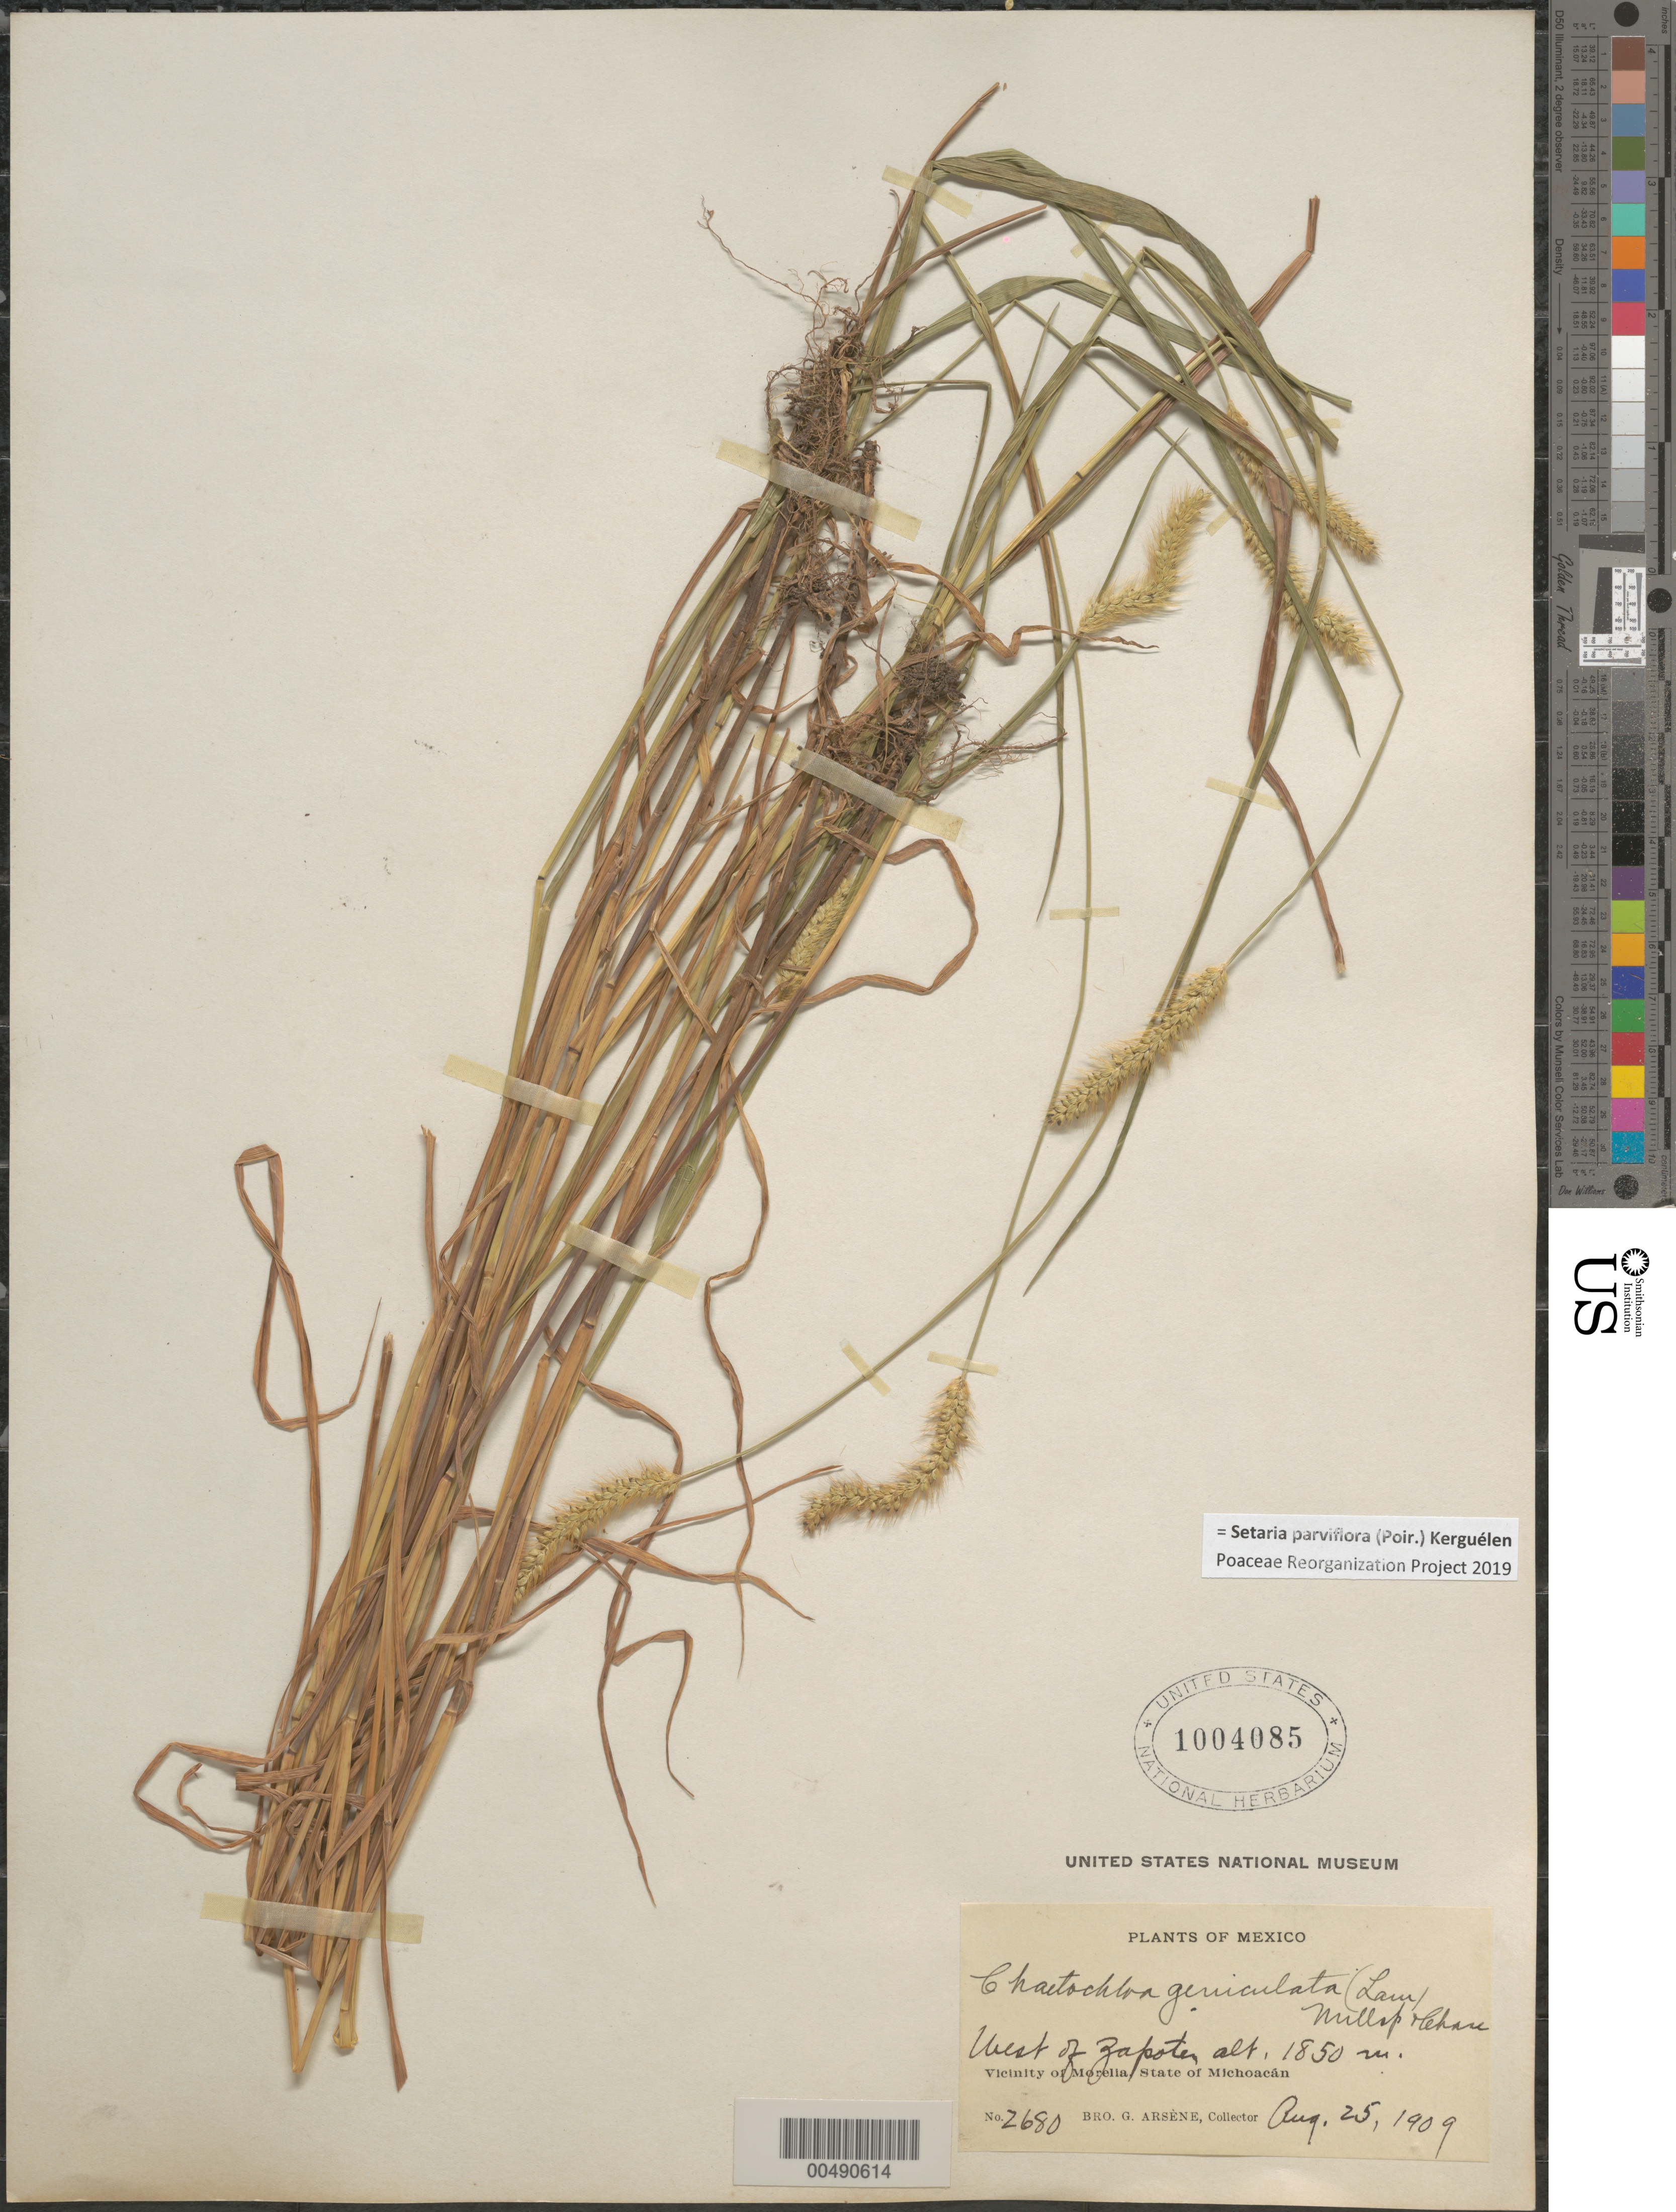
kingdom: Plantae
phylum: Tracheophyta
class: Liliopsida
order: Poales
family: Poaceae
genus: Setaria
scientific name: Setaria parviflora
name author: (Poir.) Kerguélen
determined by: Poaceae Reorganization Project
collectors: Bro. G. Arsène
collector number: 2680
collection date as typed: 25 Aug 1909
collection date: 1909-08-25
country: Mexico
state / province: Michoacán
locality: W of Zapote, vicinity of Morelia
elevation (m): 1850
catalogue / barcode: US 1004085